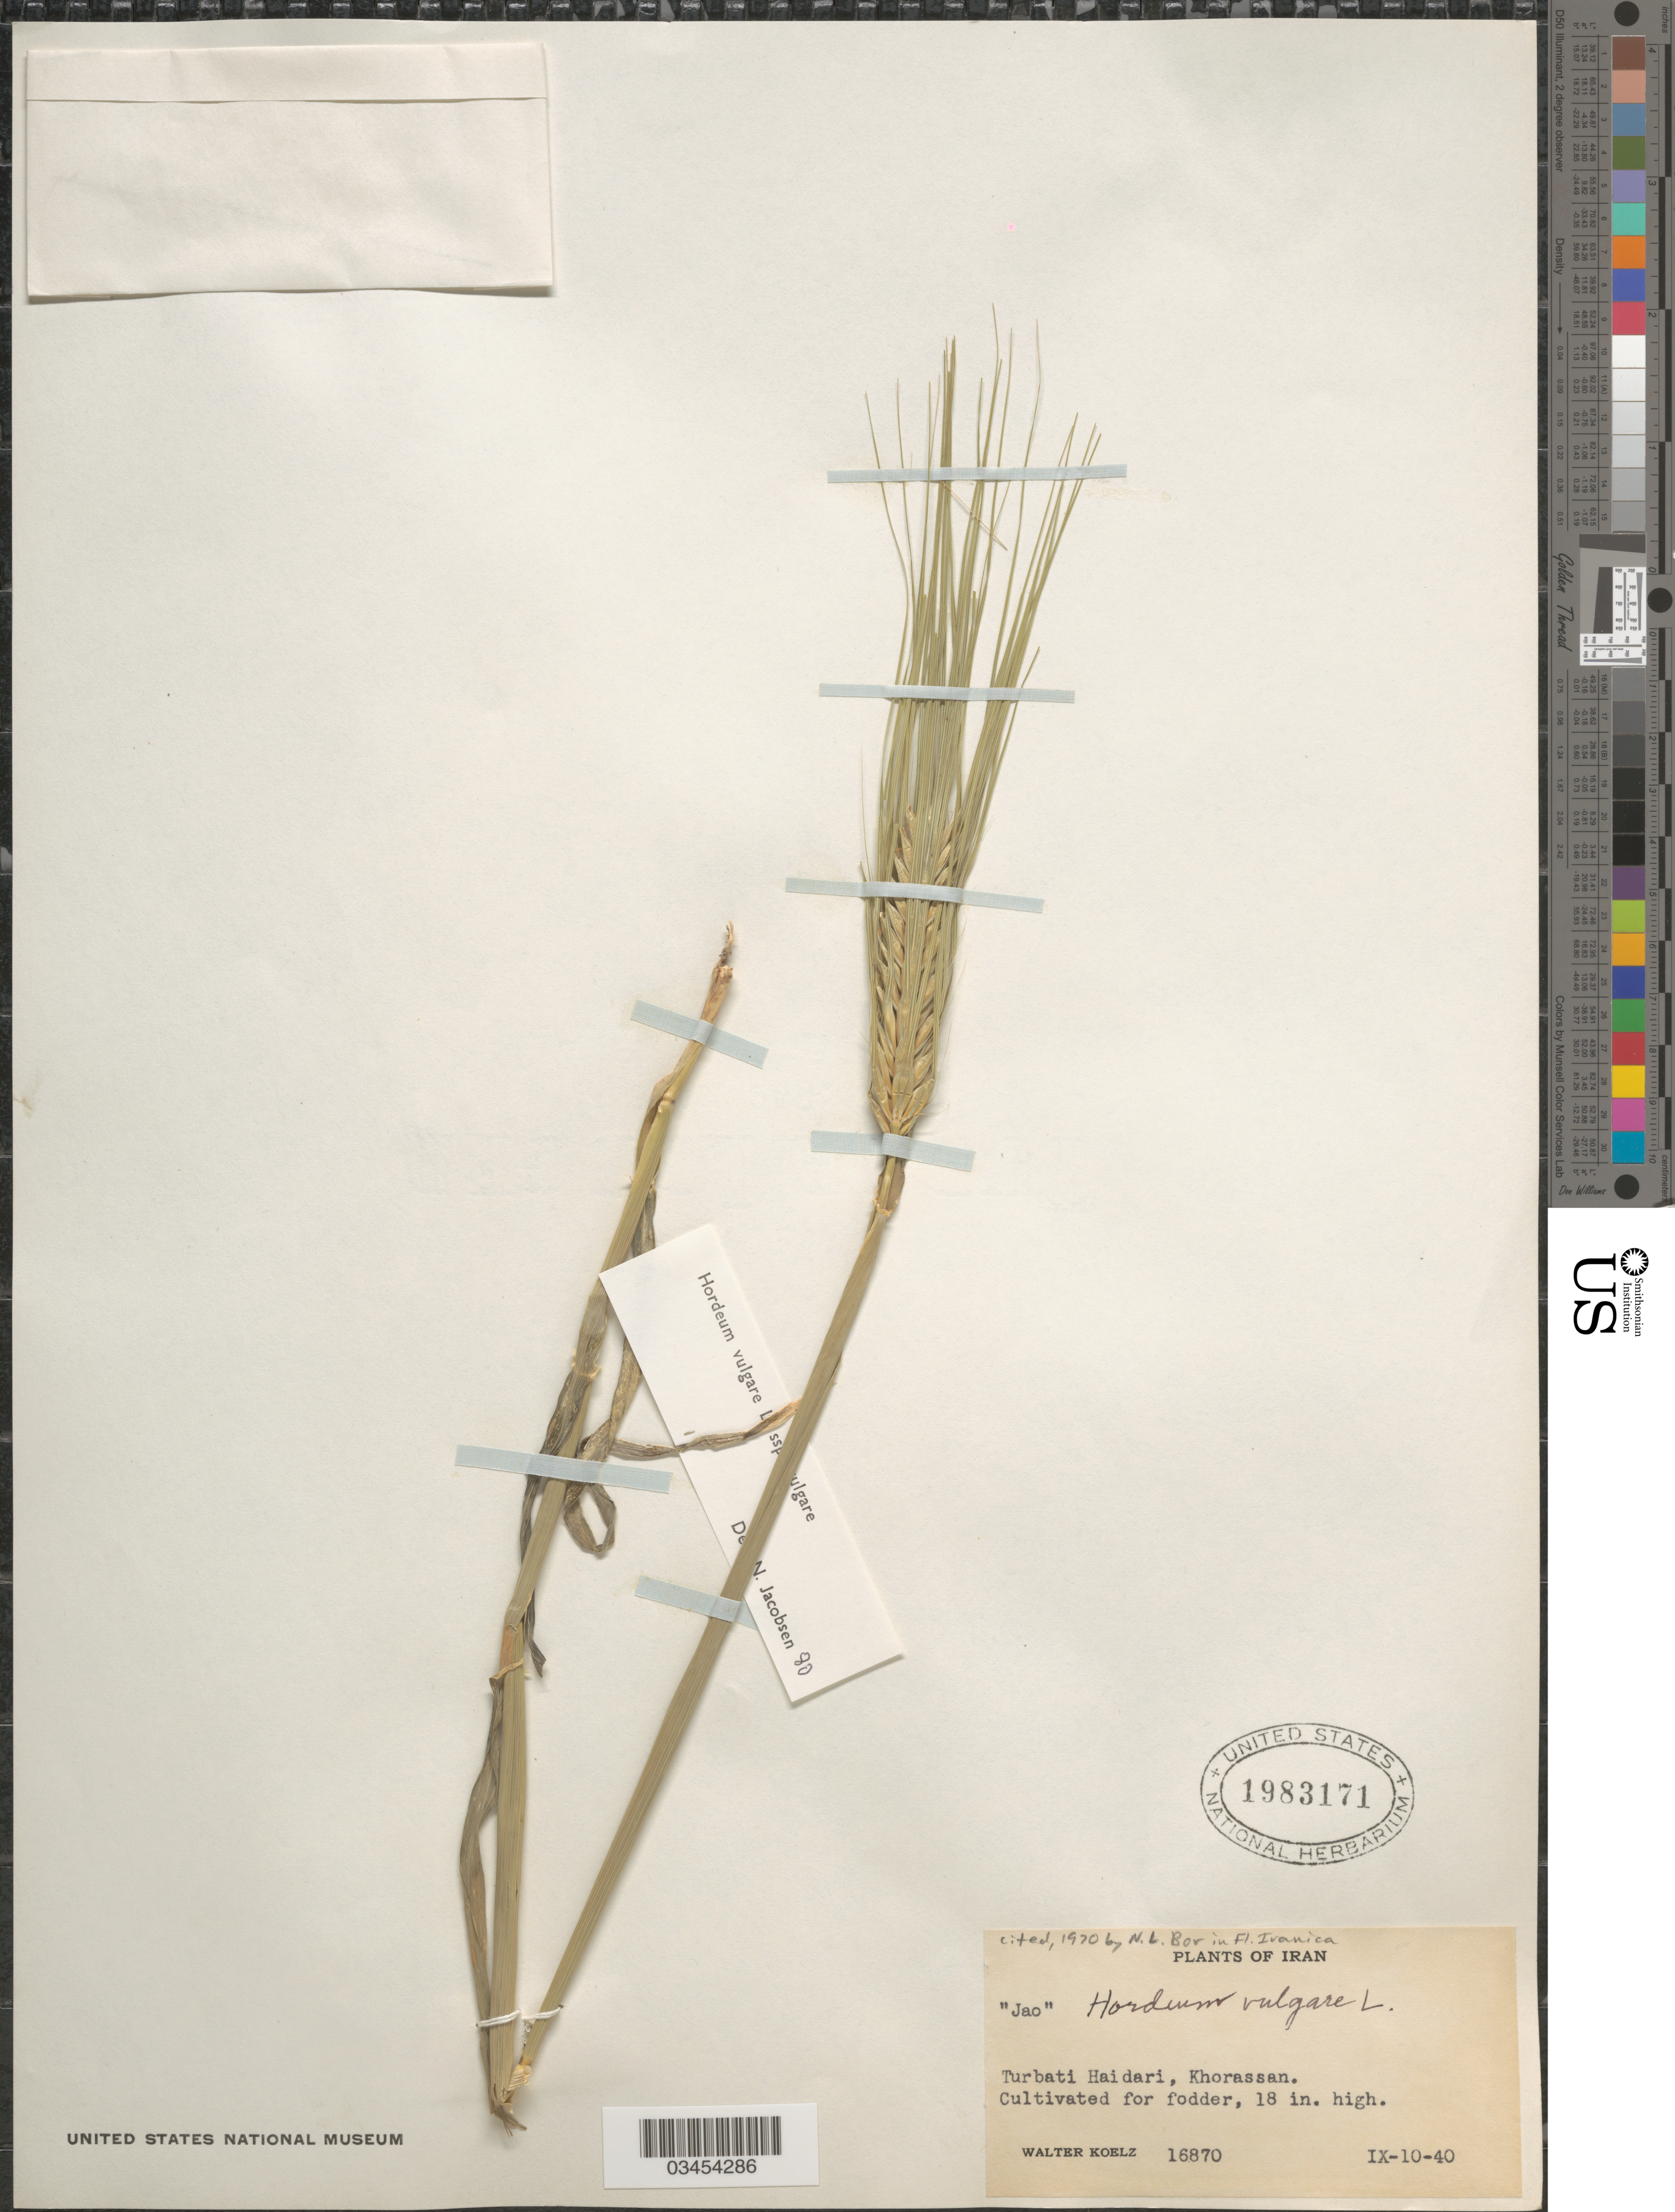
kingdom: Plantae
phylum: Tracheophyta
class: Liliopsida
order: Poales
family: Poaceae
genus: Hordeum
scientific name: Hordeum vulgare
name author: L.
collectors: W. N. Koelz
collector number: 16870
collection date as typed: Transcribed d/m/y: 10/9/40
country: Iran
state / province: Khorasan [obsolete]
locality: Turbati Haidari, Khorassan.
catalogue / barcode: US 1983171